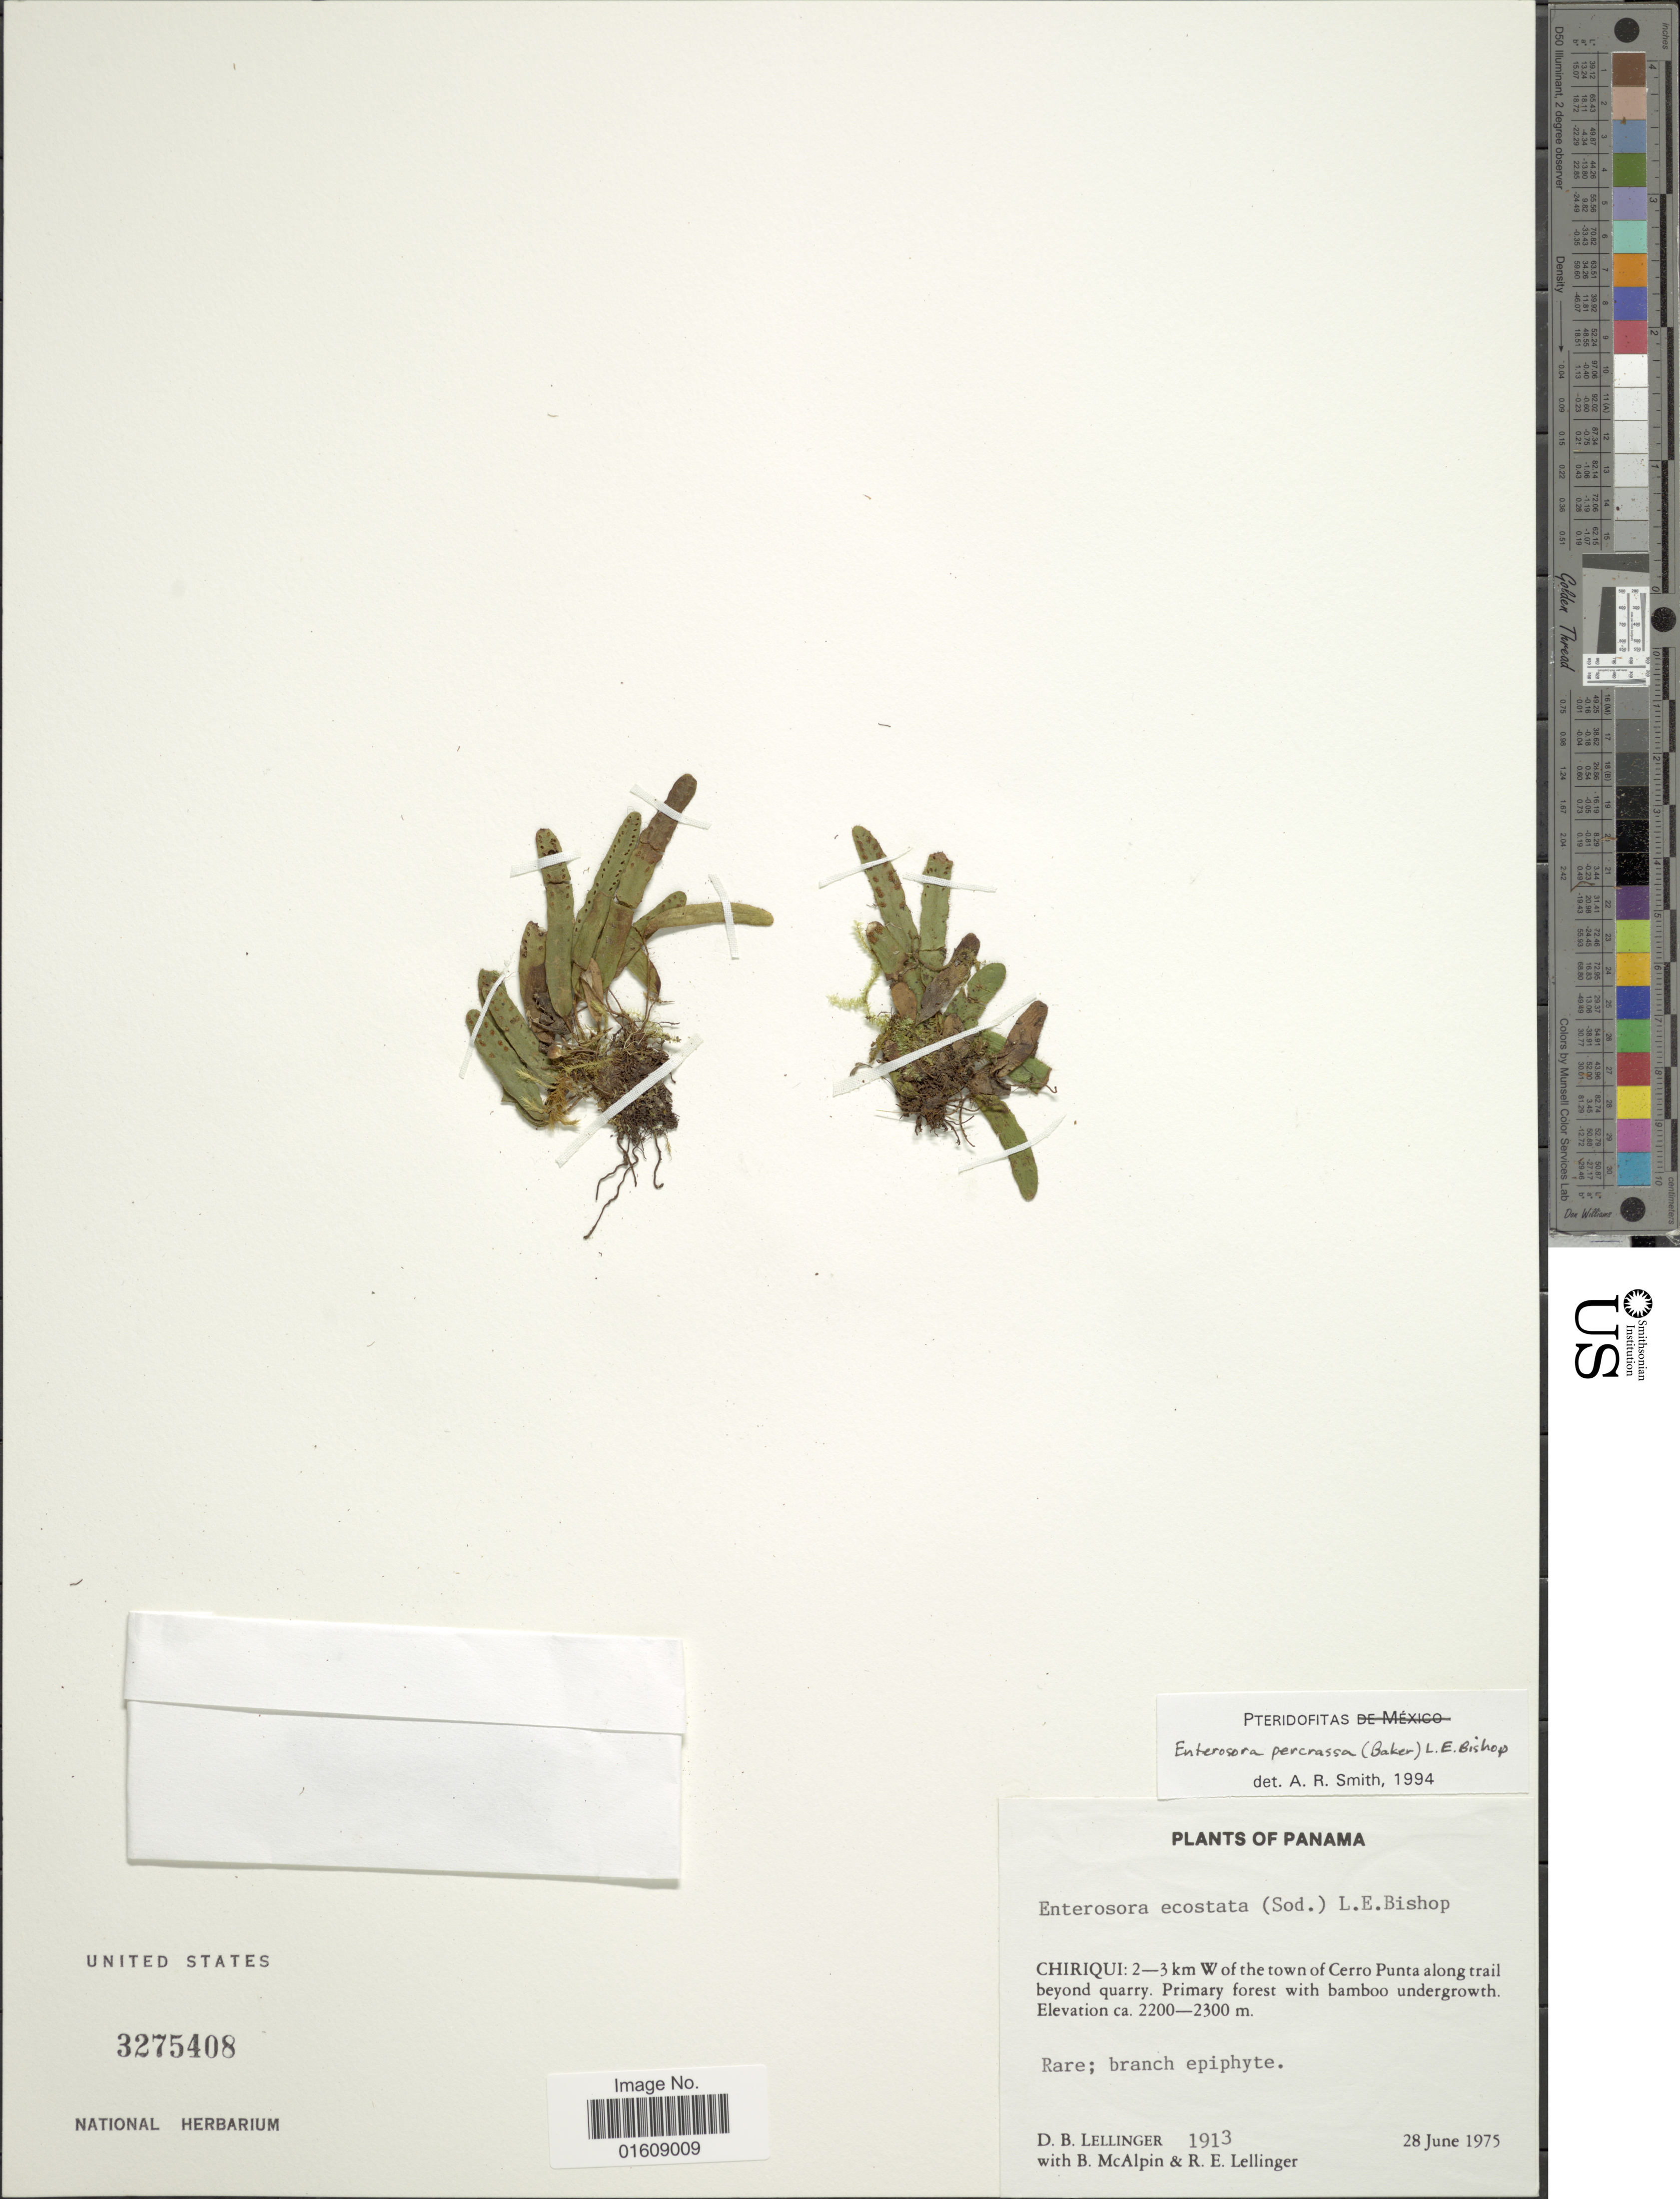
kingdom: Plantae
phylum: Tracheophyta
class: Polypodiopsida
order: Polypodiales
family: Polypodiaceae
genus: Enterosora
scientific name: Enterosora percrassa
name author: (Baker) L.E. Bishop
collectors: D. B. Lellinger, B. McAlpin & R. E. Lellinger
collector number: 1913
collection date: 1975-06-28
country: Panama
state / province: Chiriqui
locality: Panama, Chiriqui: 2-3 km W of the town of Cerro Punta along trail beyond quarry.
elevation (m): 2200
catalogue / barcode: US 3275408